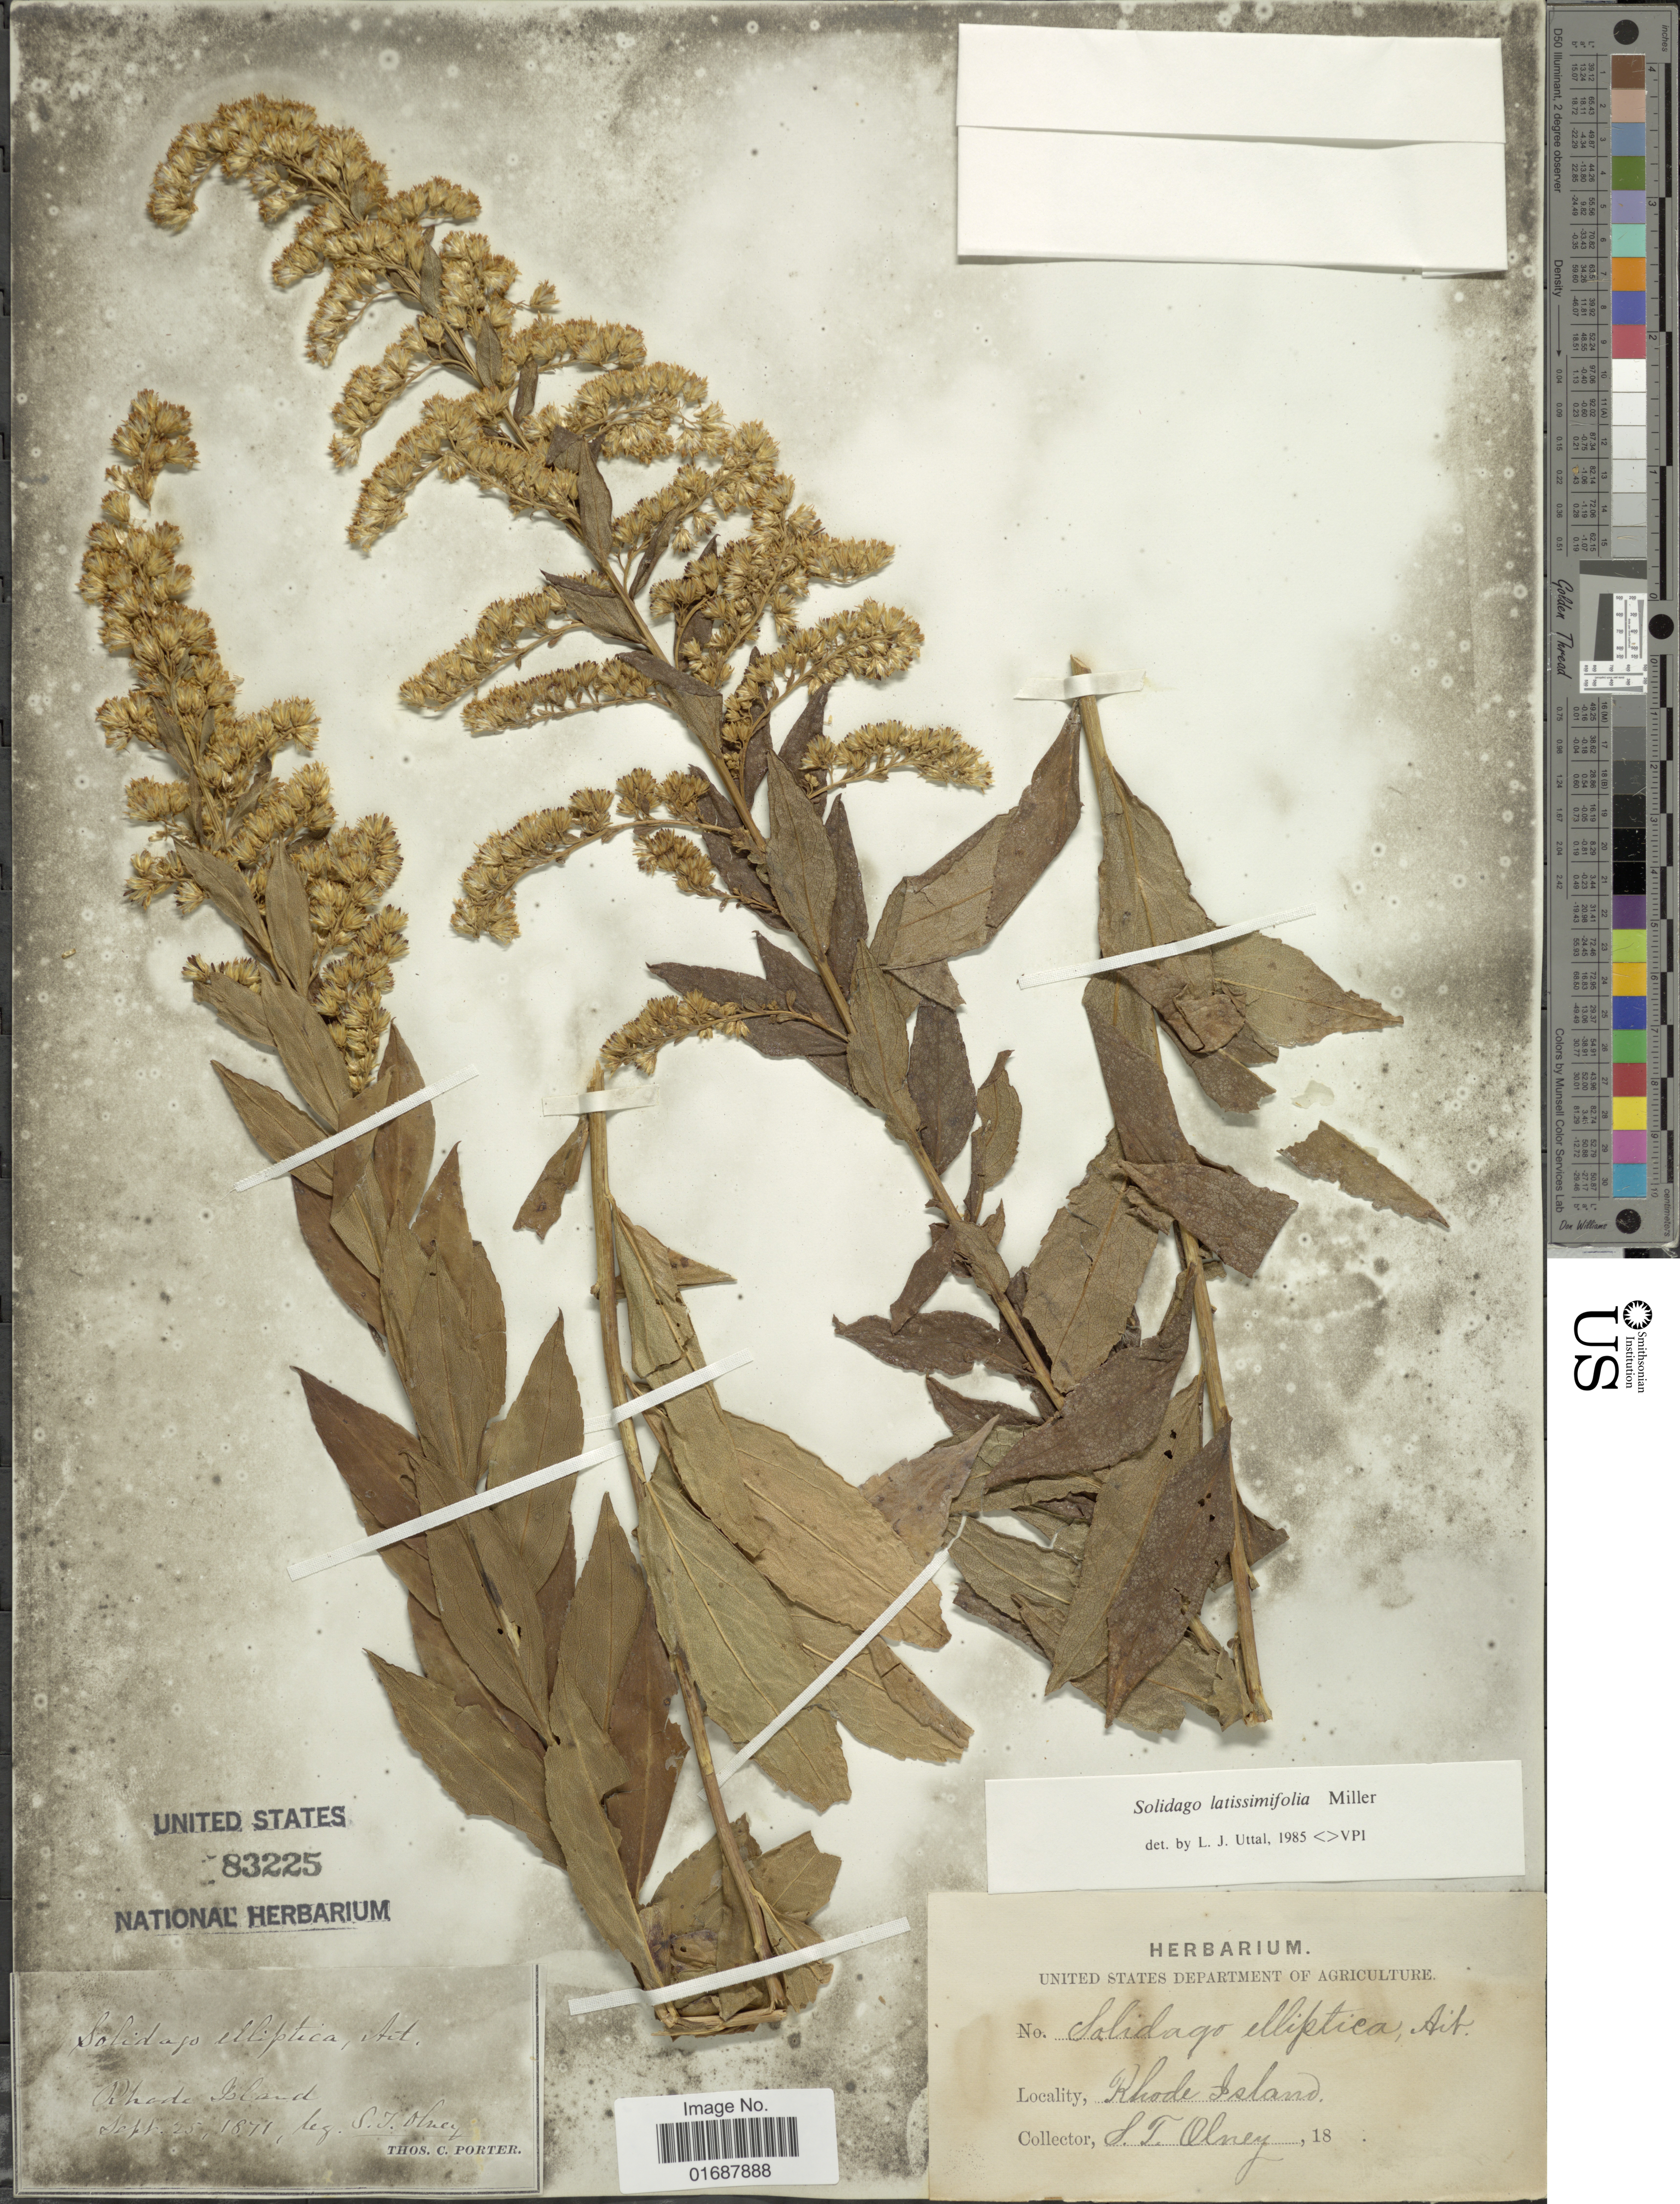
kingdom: Plantae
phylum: Tracheophyta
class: Magnoliopsida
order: Asterales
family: Asteraceae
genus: Solidago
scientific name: Solidago latissimifolia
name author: Mill.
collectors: S. Olney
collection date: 1871-09-25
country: United States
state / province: Rhode Island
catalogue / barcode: US 83225